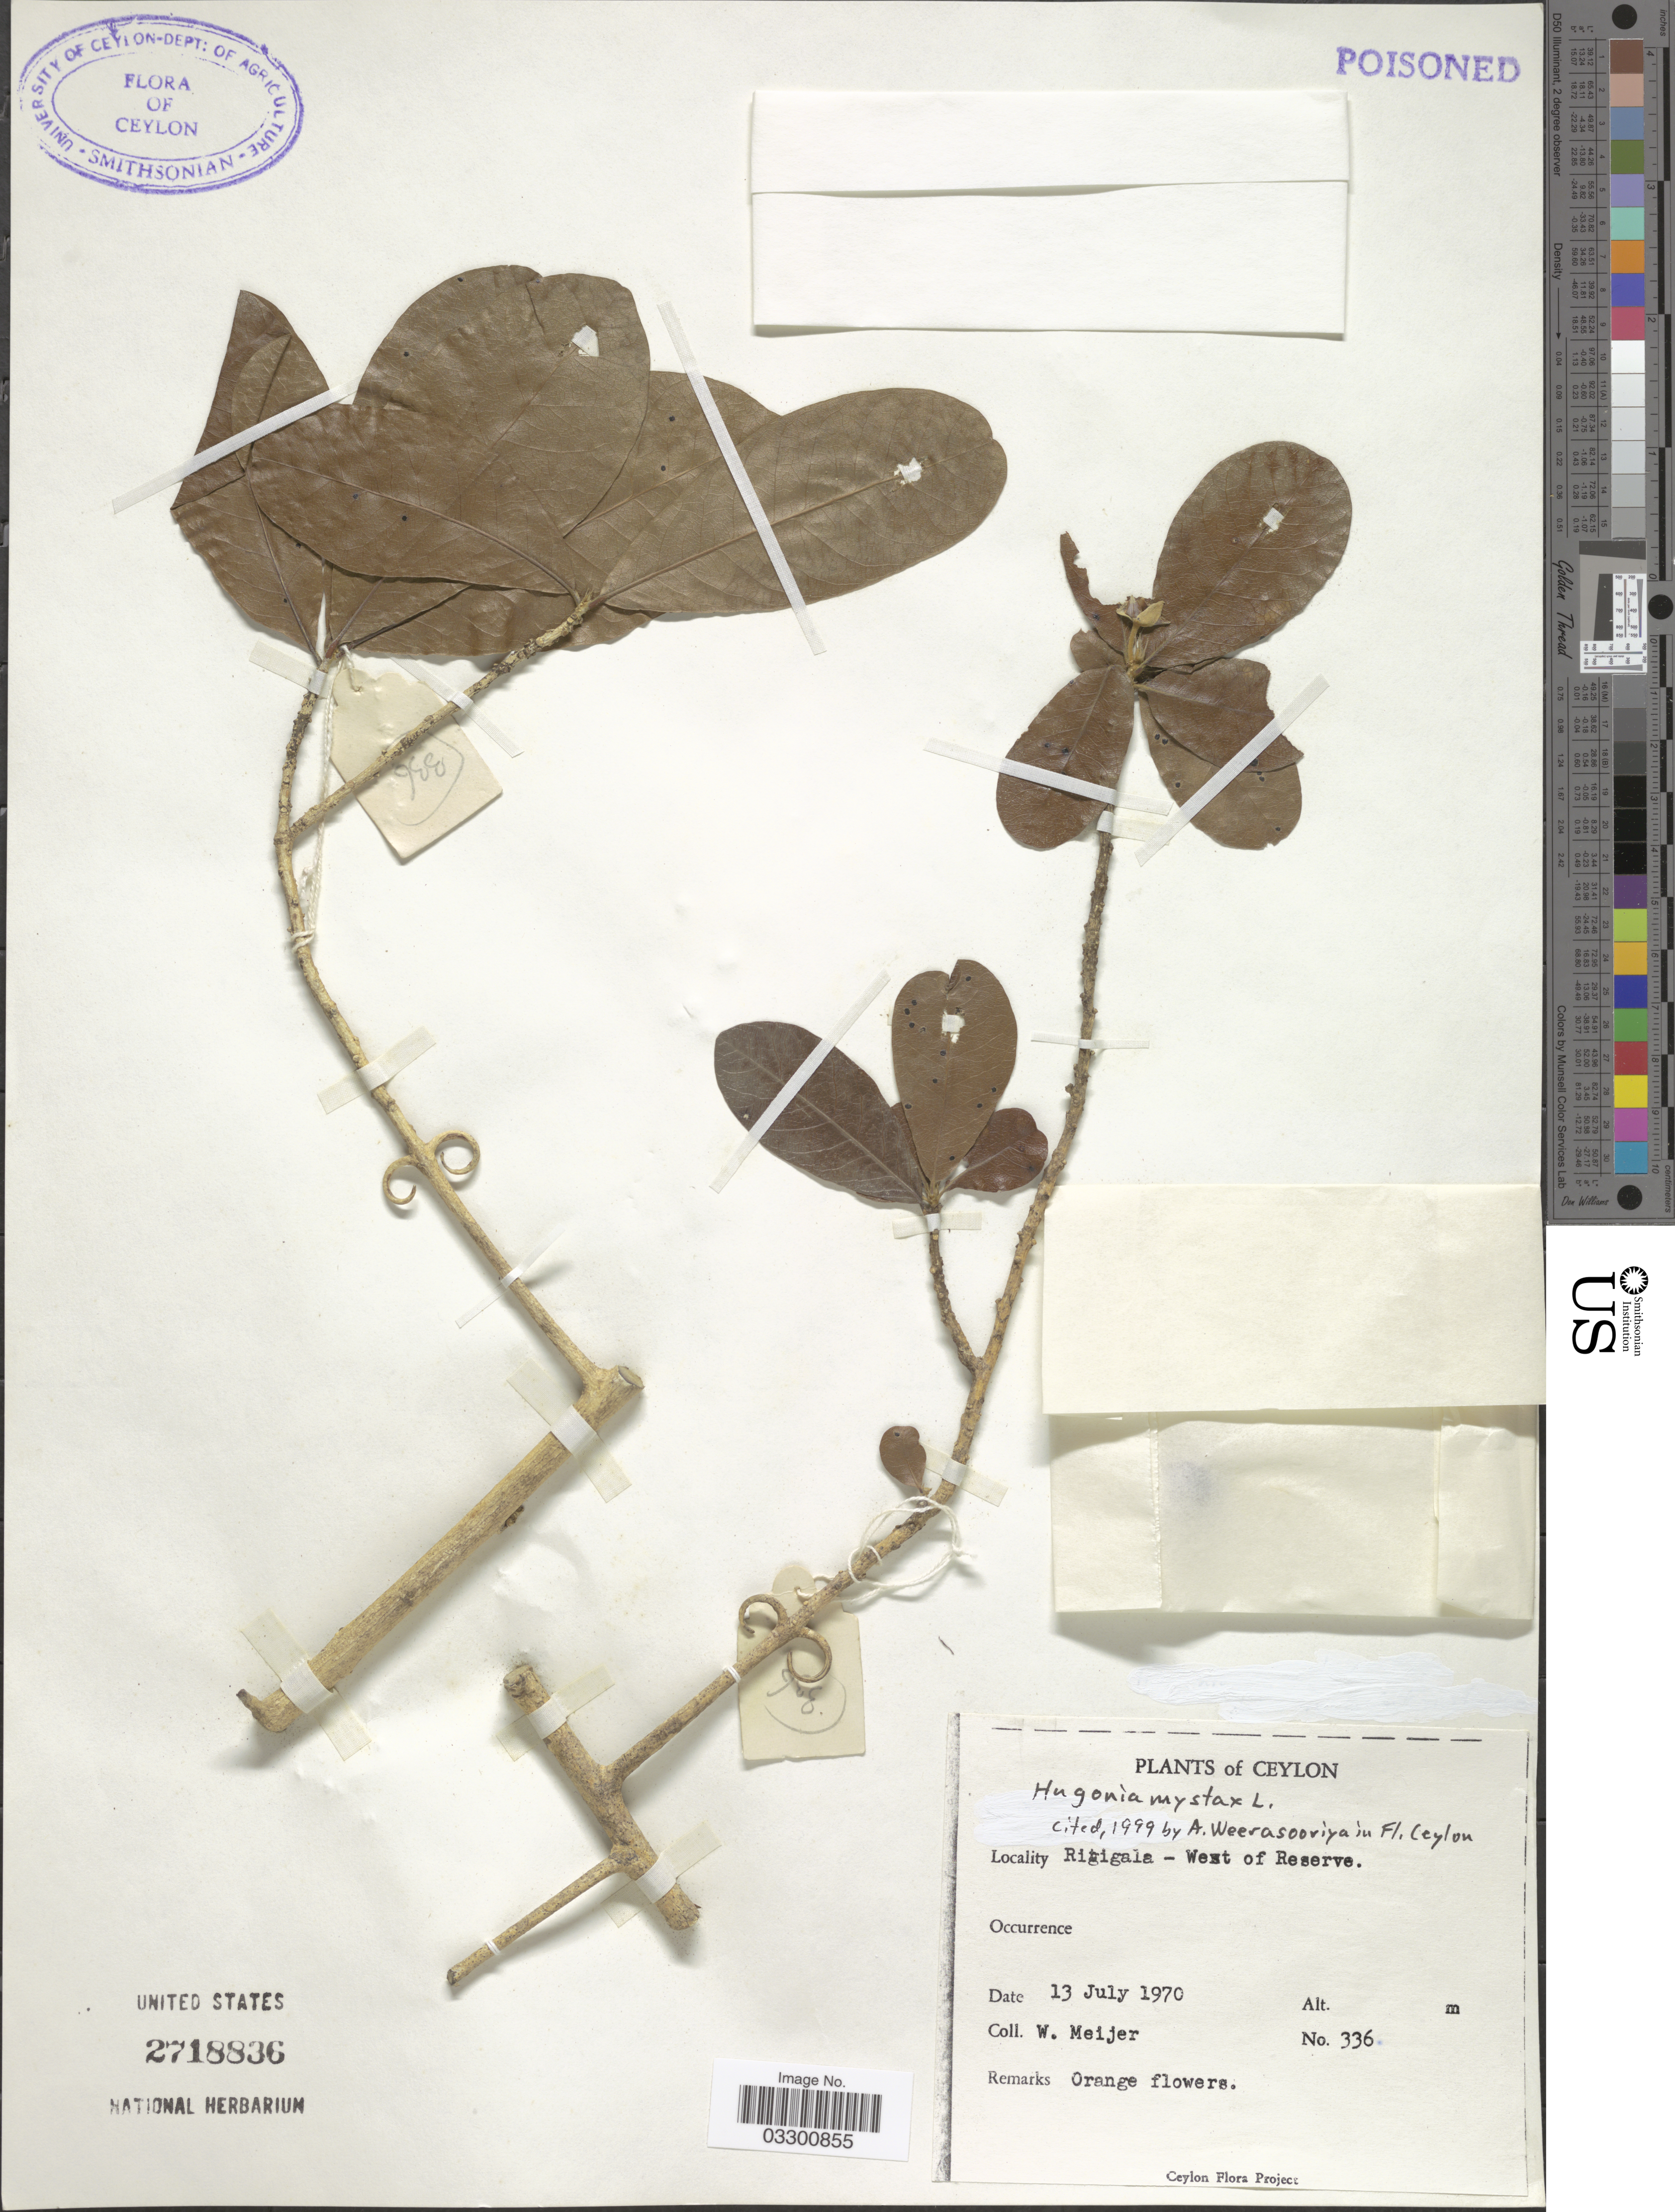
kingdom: Plantae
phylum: Tracheophyta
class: Magnoliopsida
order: Malpighiales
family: Linaceae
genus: Hugonia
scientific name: Hugonia mystax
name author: L.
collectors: W. Meijer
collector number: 336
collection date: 1970-07-13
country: Sri Lanka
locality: Ceylon, Ritigala - West of Reserve.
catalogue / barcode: US 2718836